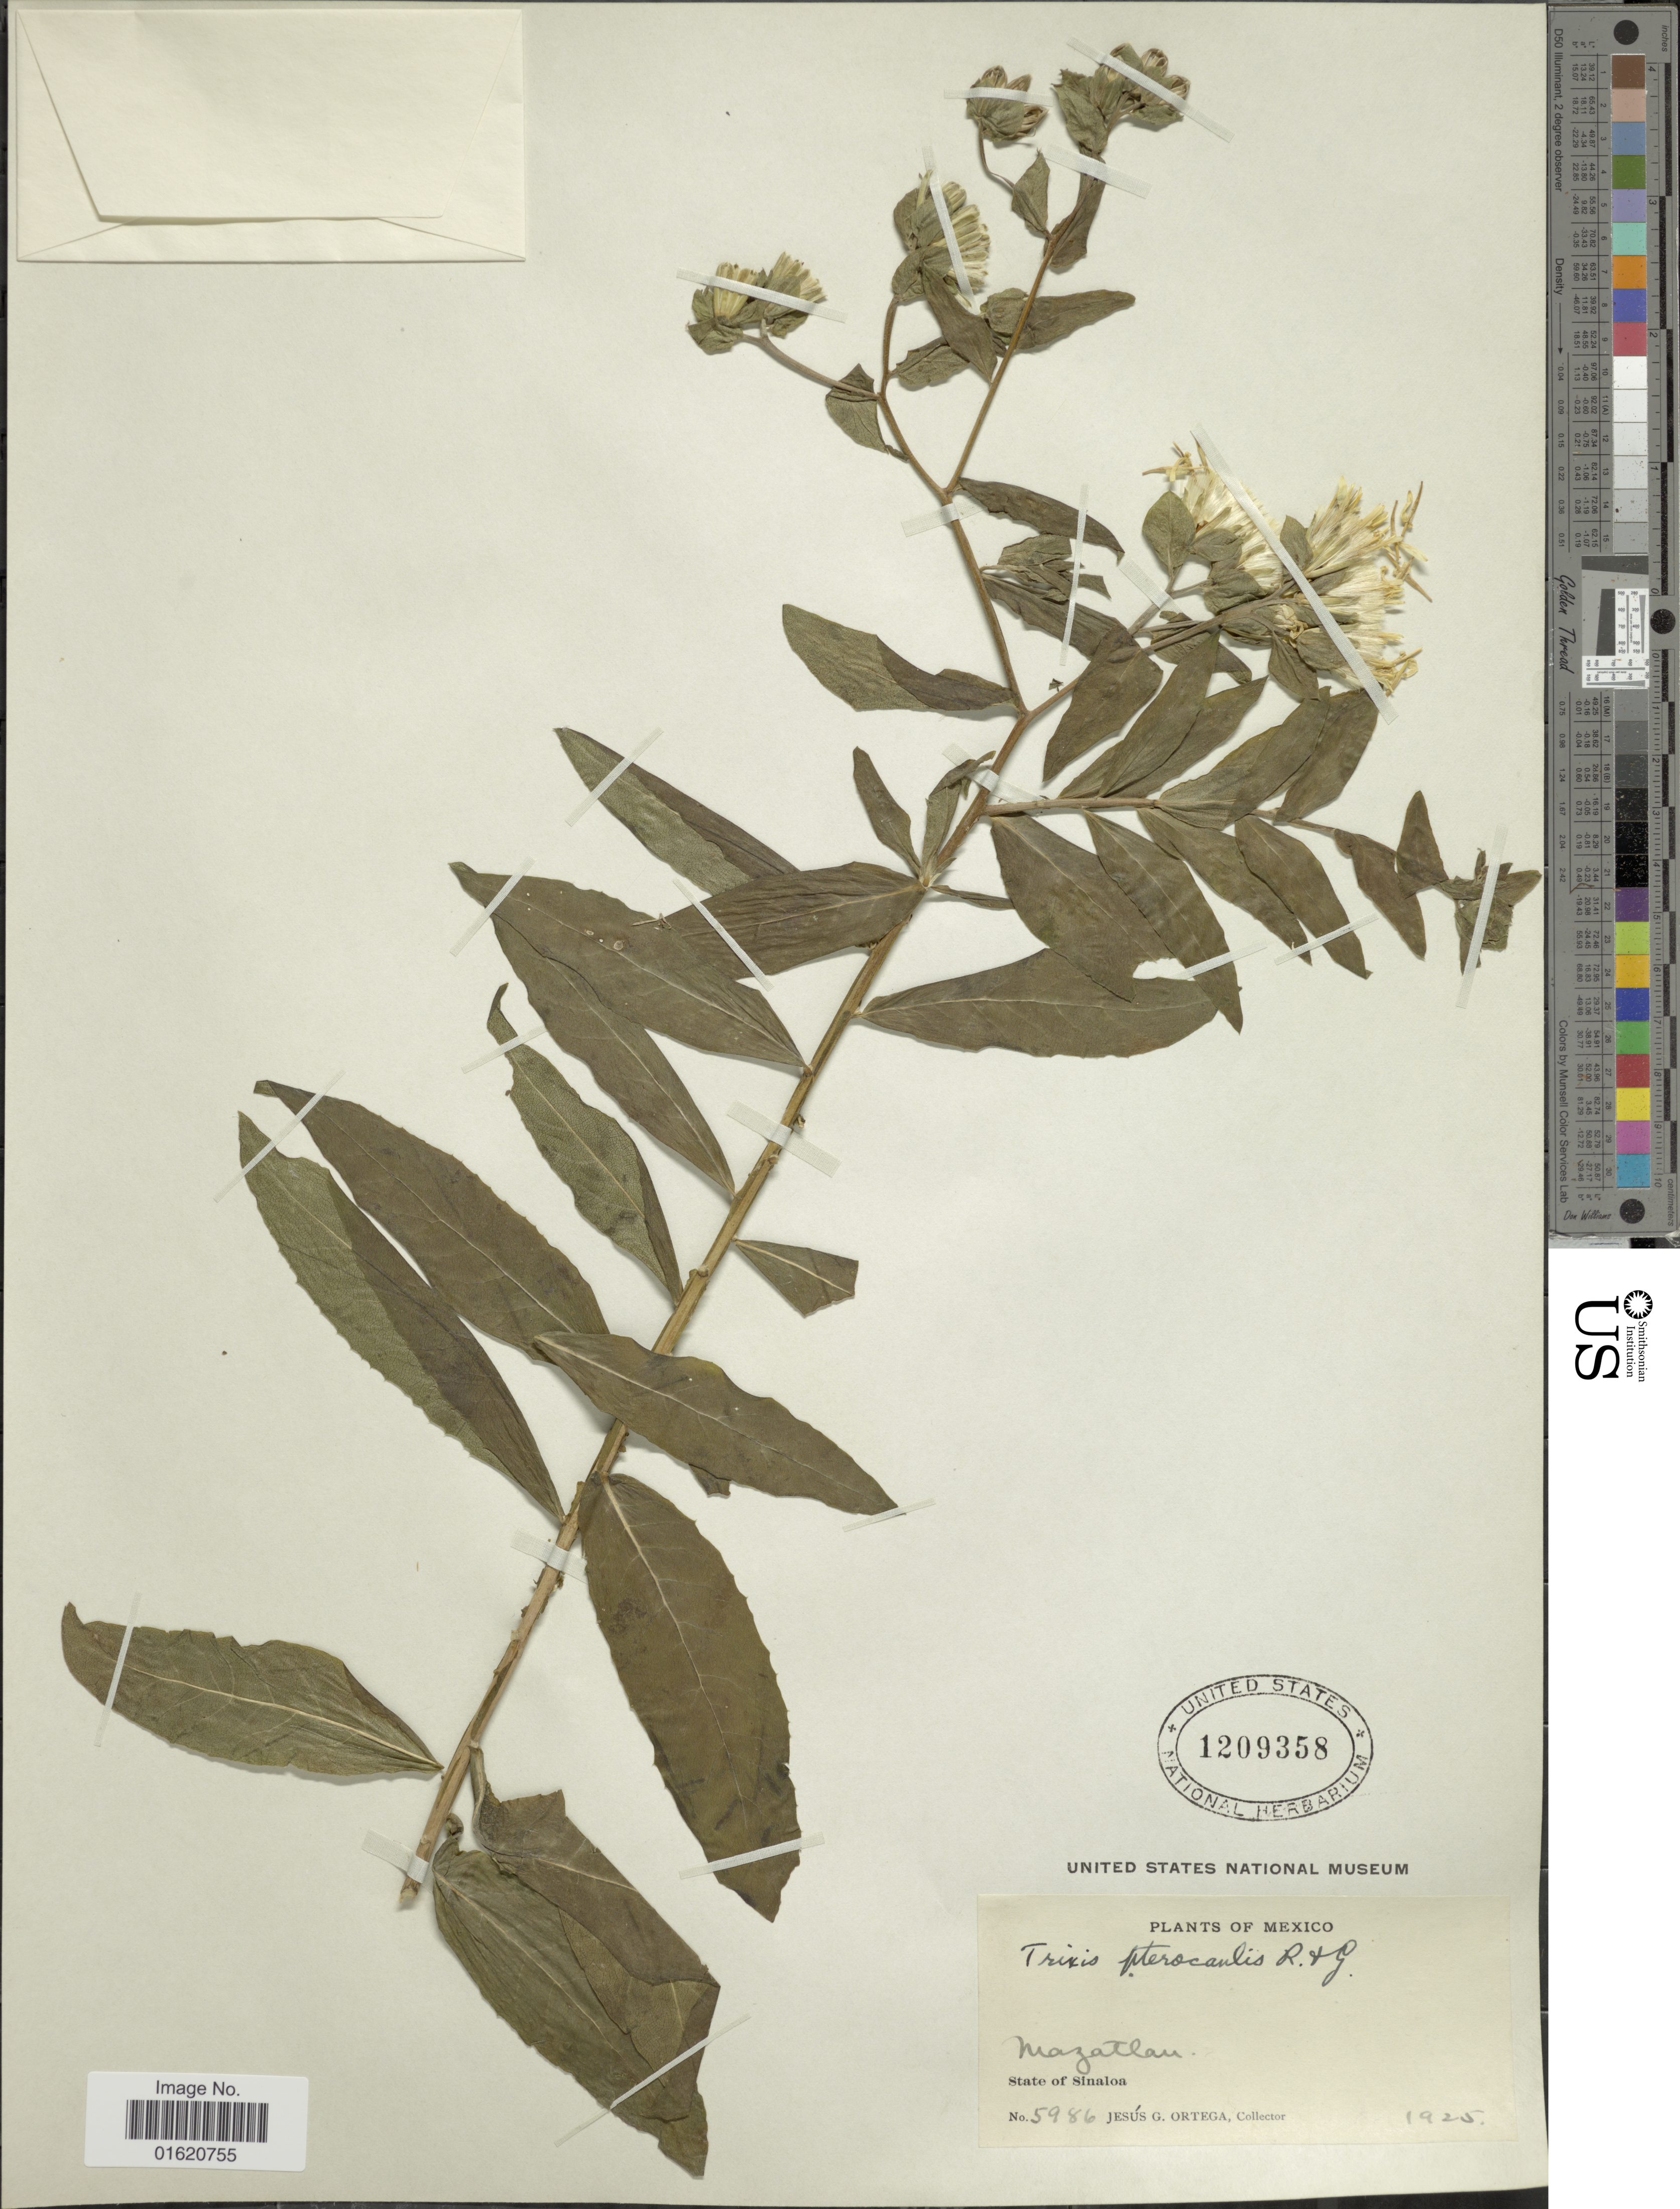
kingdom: Plantae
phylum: Tracheophyta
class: Magnoliopsida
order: Asterales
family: Asteraceae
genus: Trixis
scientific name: Trixis pterocaulis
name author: B.L. Rob. & Greenm.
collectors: J. Ortega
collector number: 5986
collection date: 1925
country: Mexico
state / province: Sinaloa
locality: Mazatlan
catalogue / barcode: US 1209358